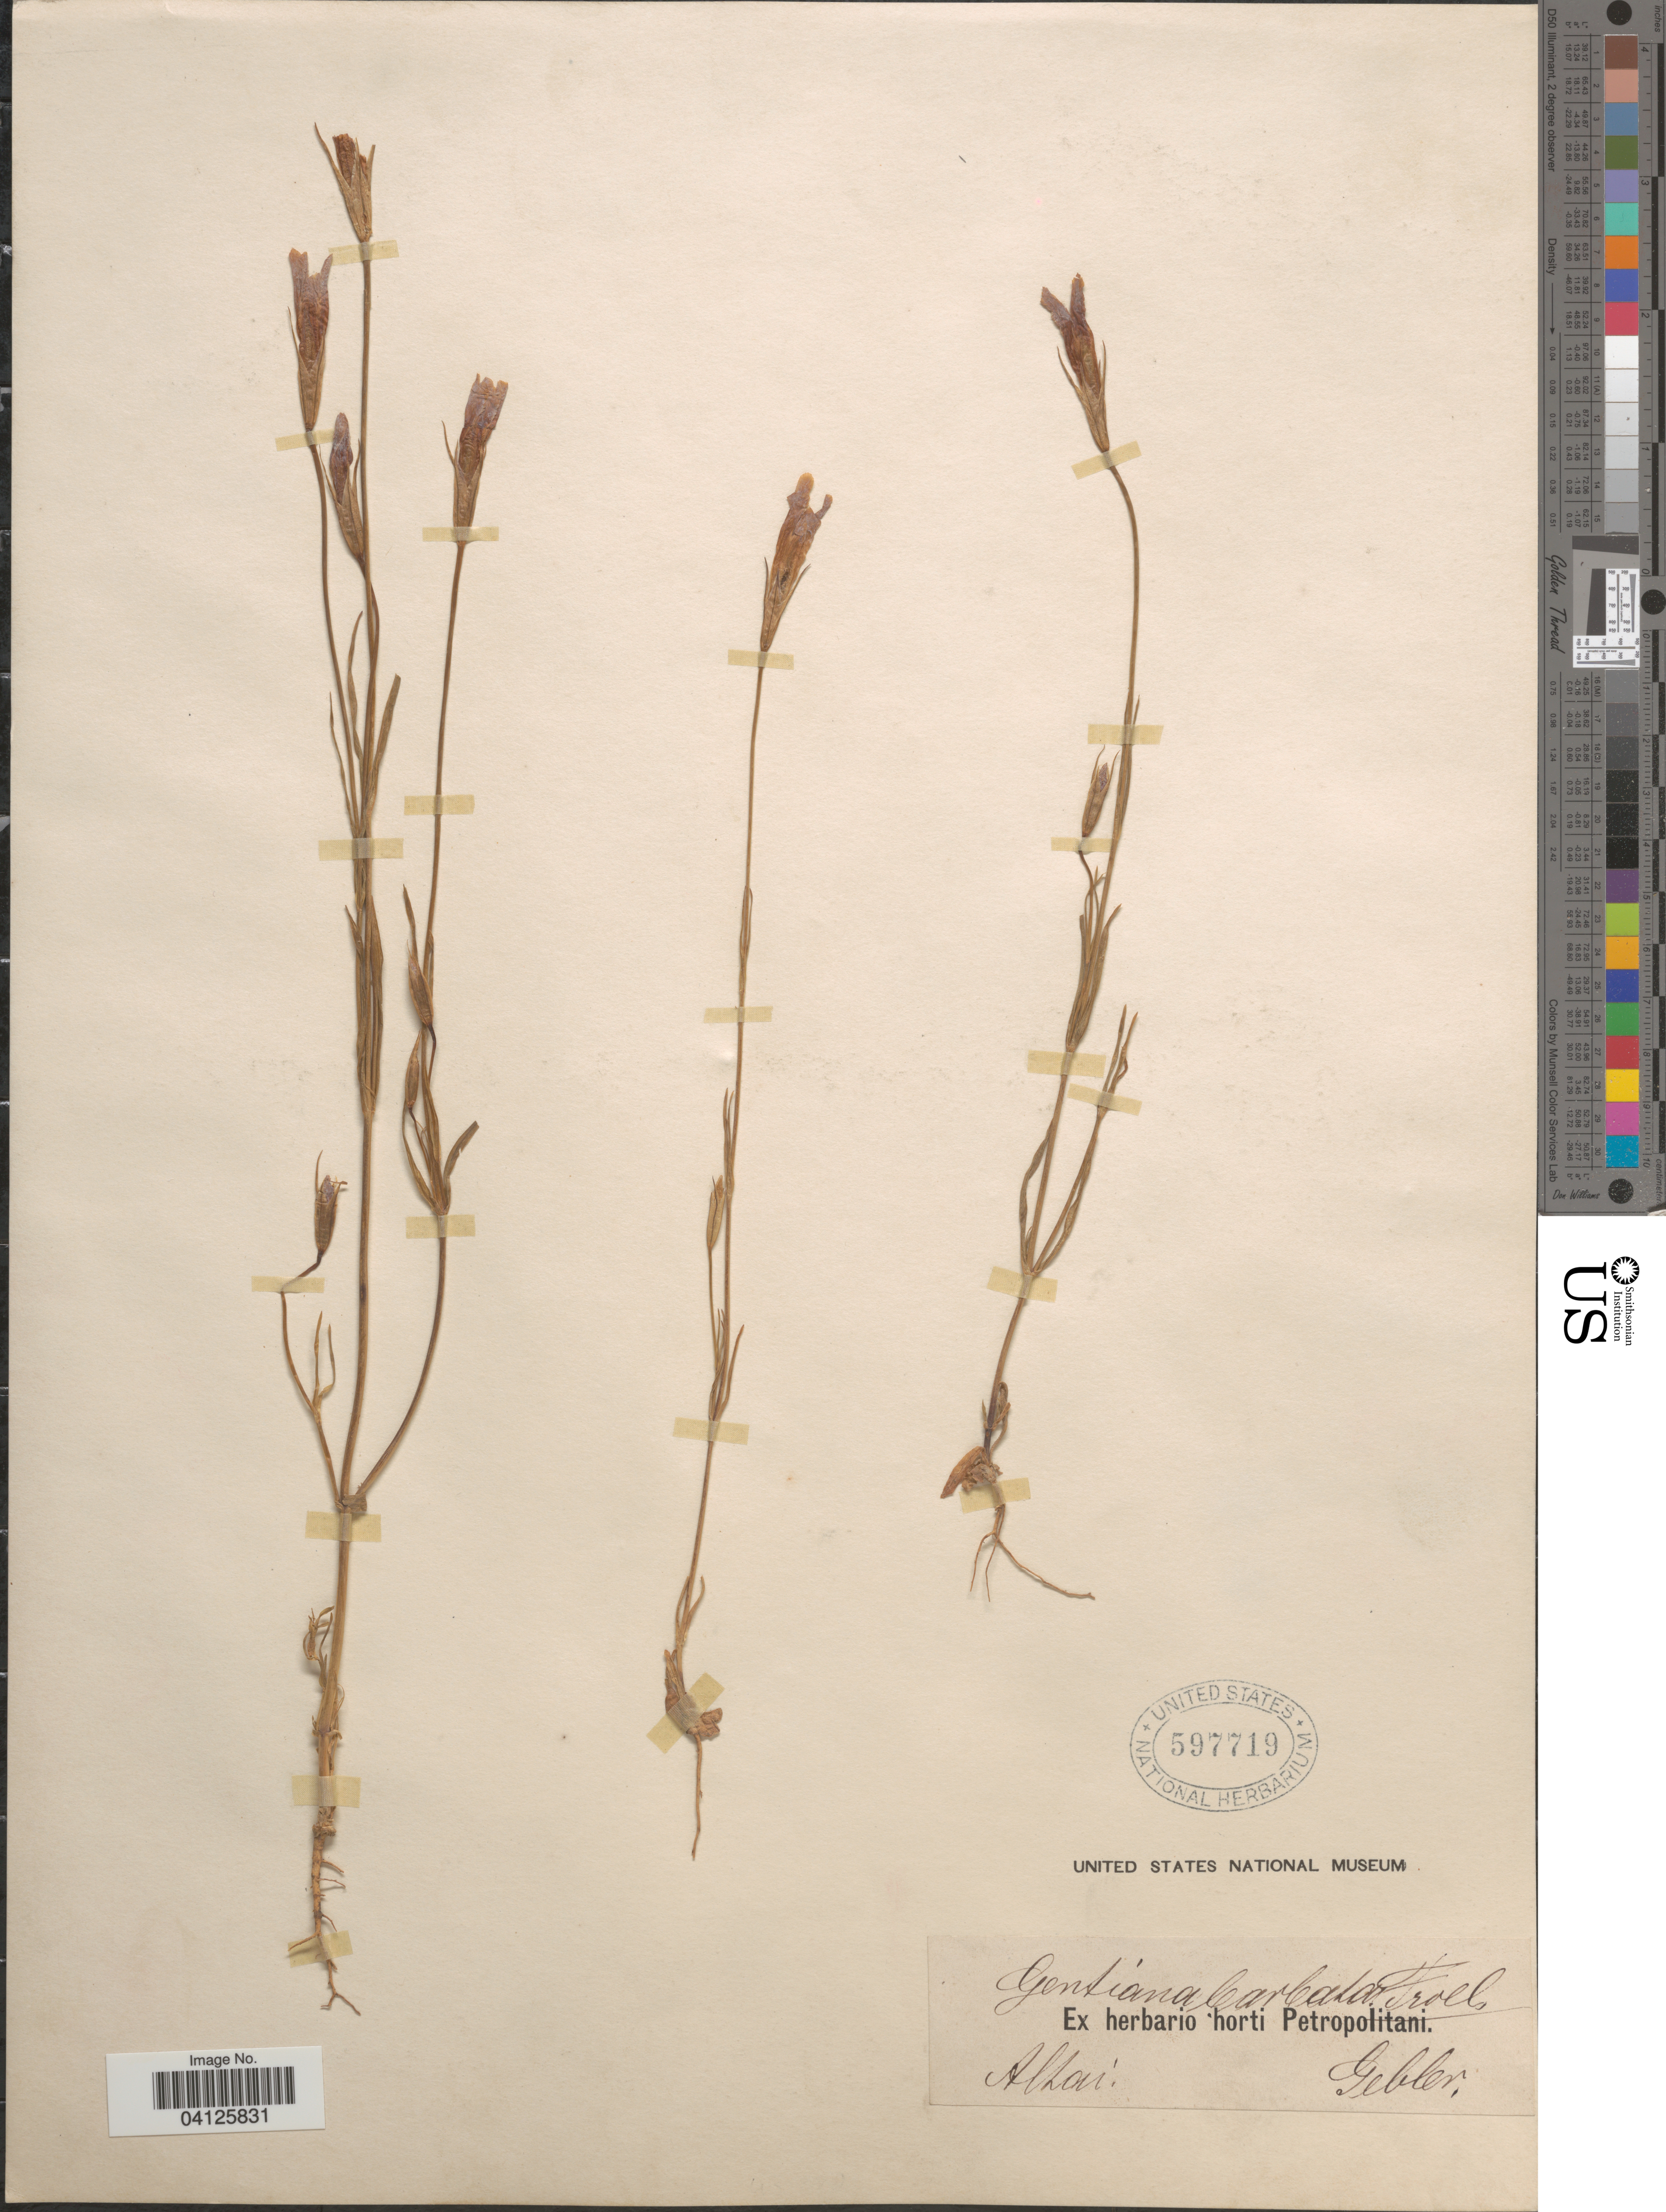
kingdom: Plantae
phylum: Tracheophyta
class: Magnoliopsida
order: Gentianales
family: Gentianaceae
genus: Gentiana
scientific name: Gentiana barbata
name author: Froel.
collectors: Gebler, --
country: Russian Federation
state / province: Altai Republic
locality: Altai.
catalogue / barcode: US 597719